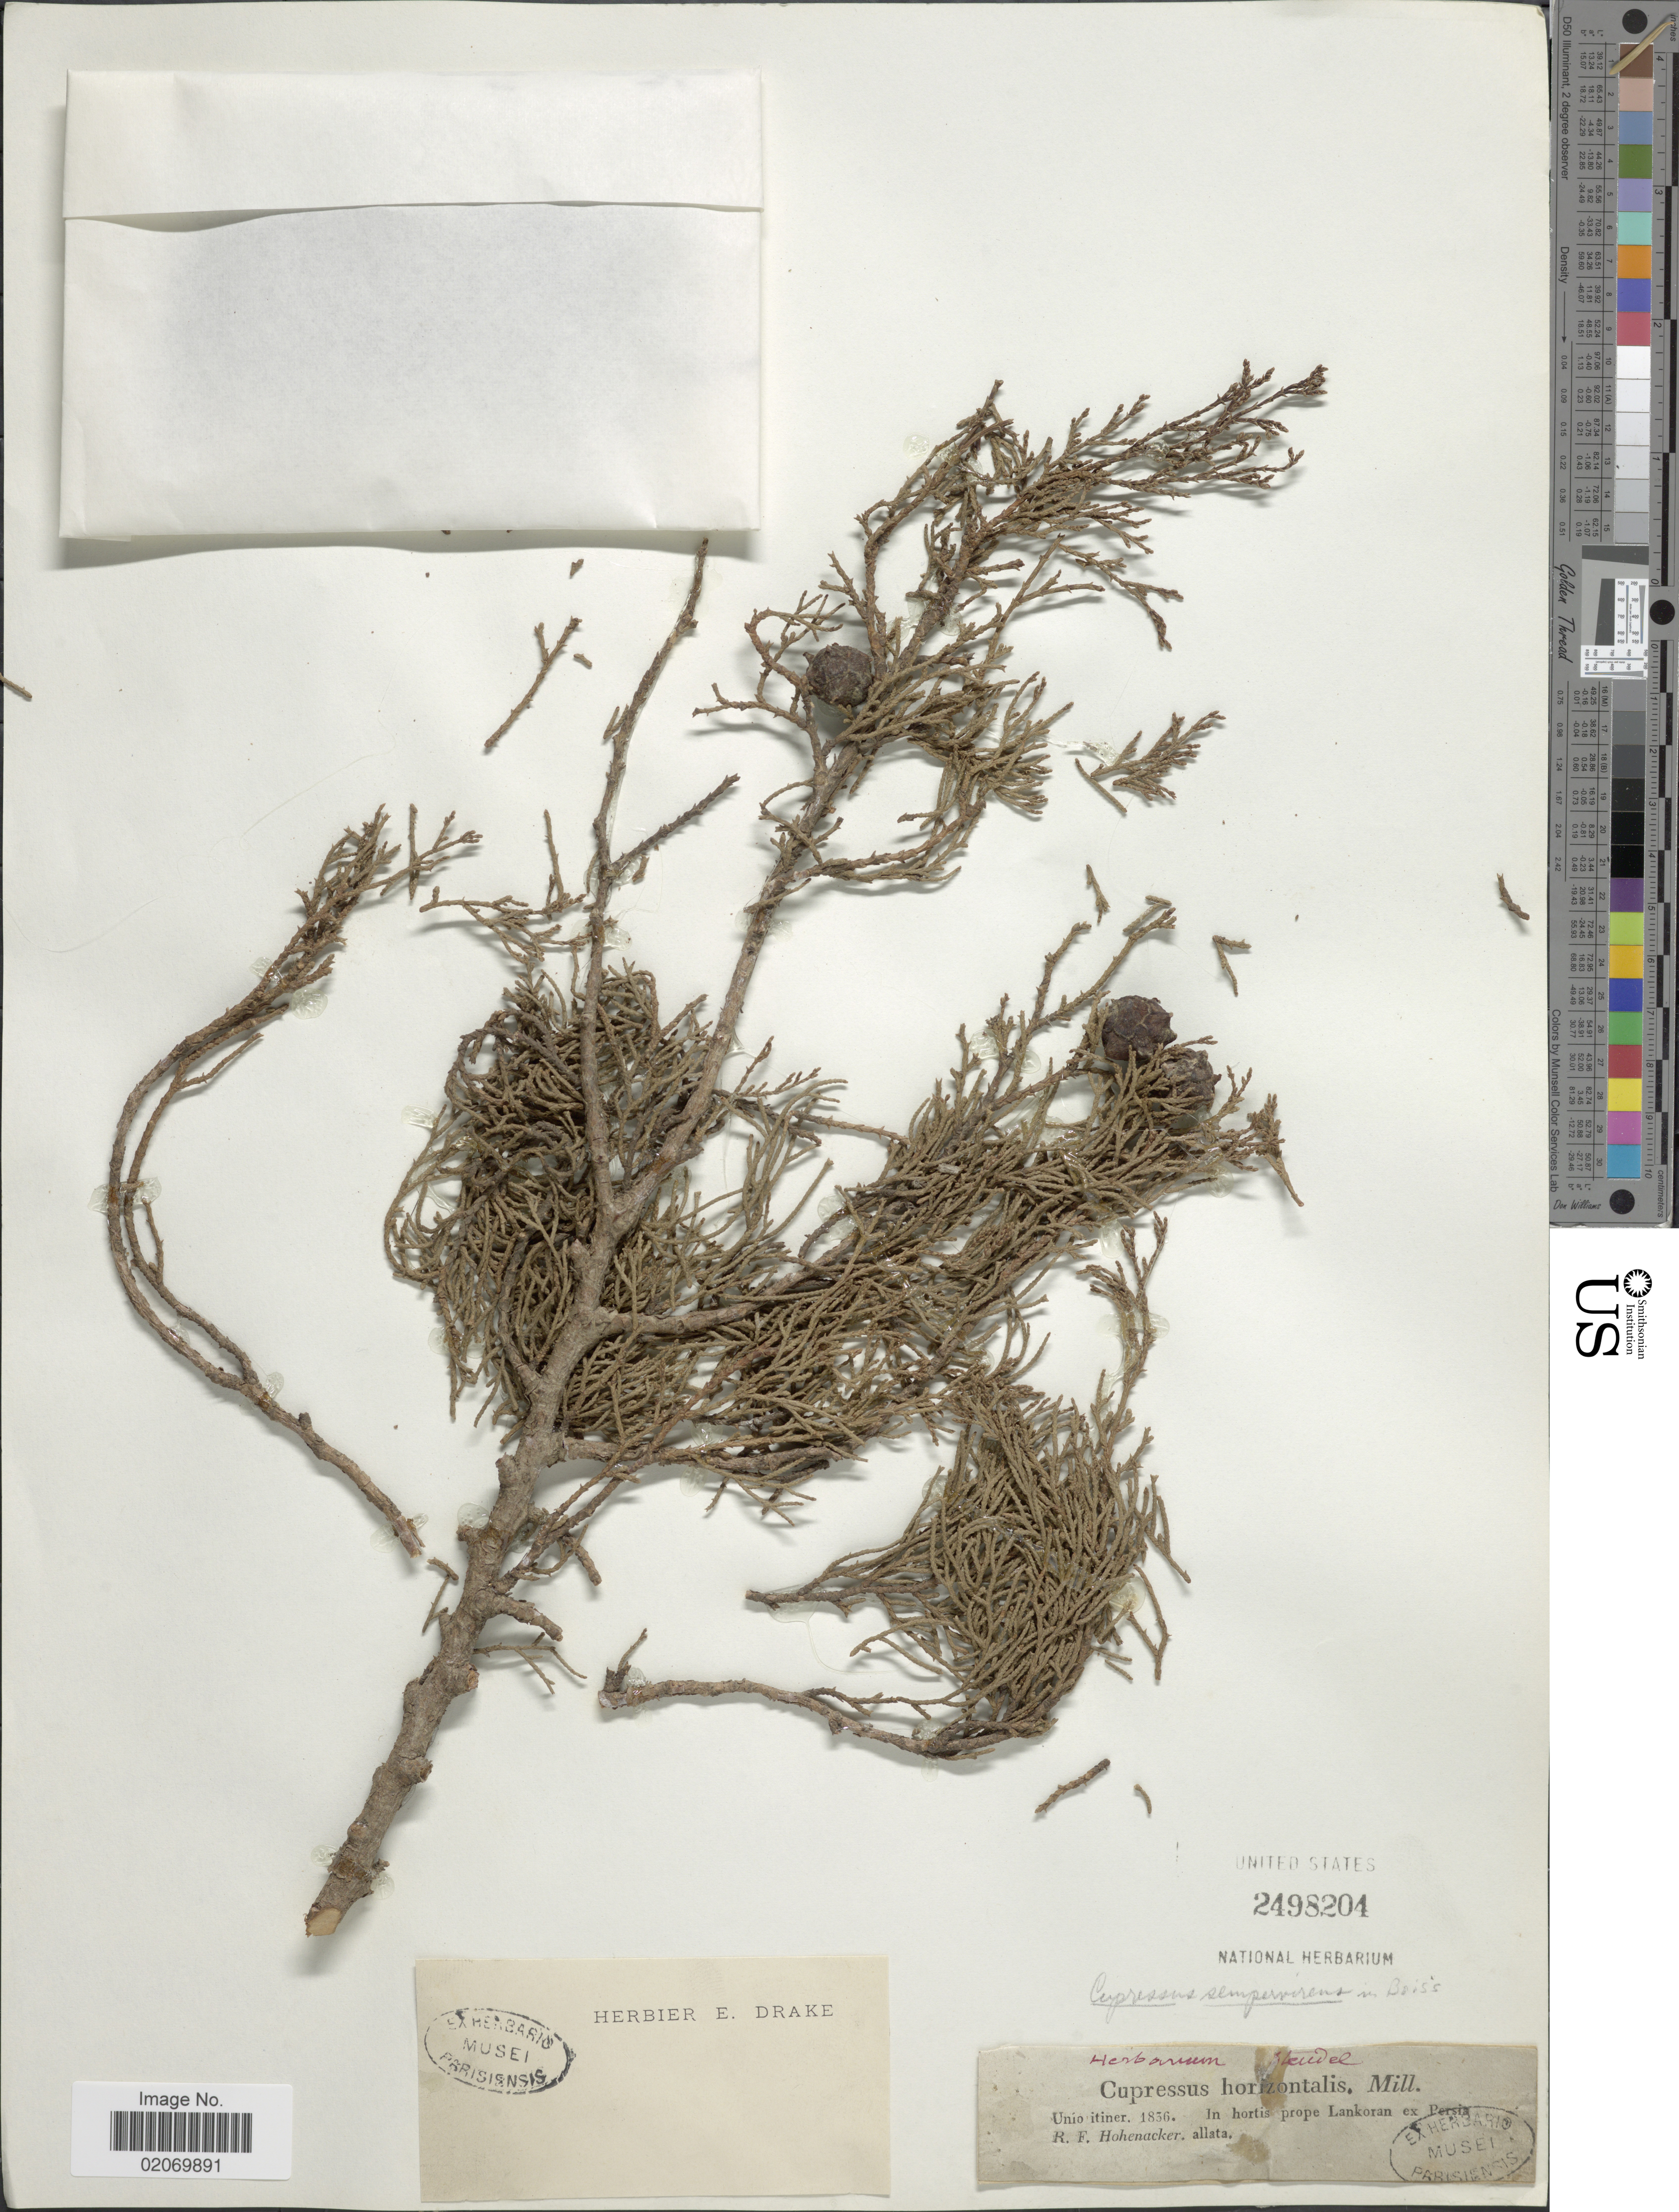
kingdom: Plantae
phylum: Tracheophyta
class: Pinopsida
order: Pinales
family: Cupressaceae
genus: Hesperocyparis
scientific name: Hesperocyparis goveniana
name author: (Gordon) Bartel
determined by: (US) Smithsonian Institution - National Museum of Natural History - Department of Botany (UNITED STATES)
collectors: R. F. Hohenacker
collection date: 1836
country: Iran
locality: Hortis prope Lankoran ex Persia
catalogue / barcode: US 2498204